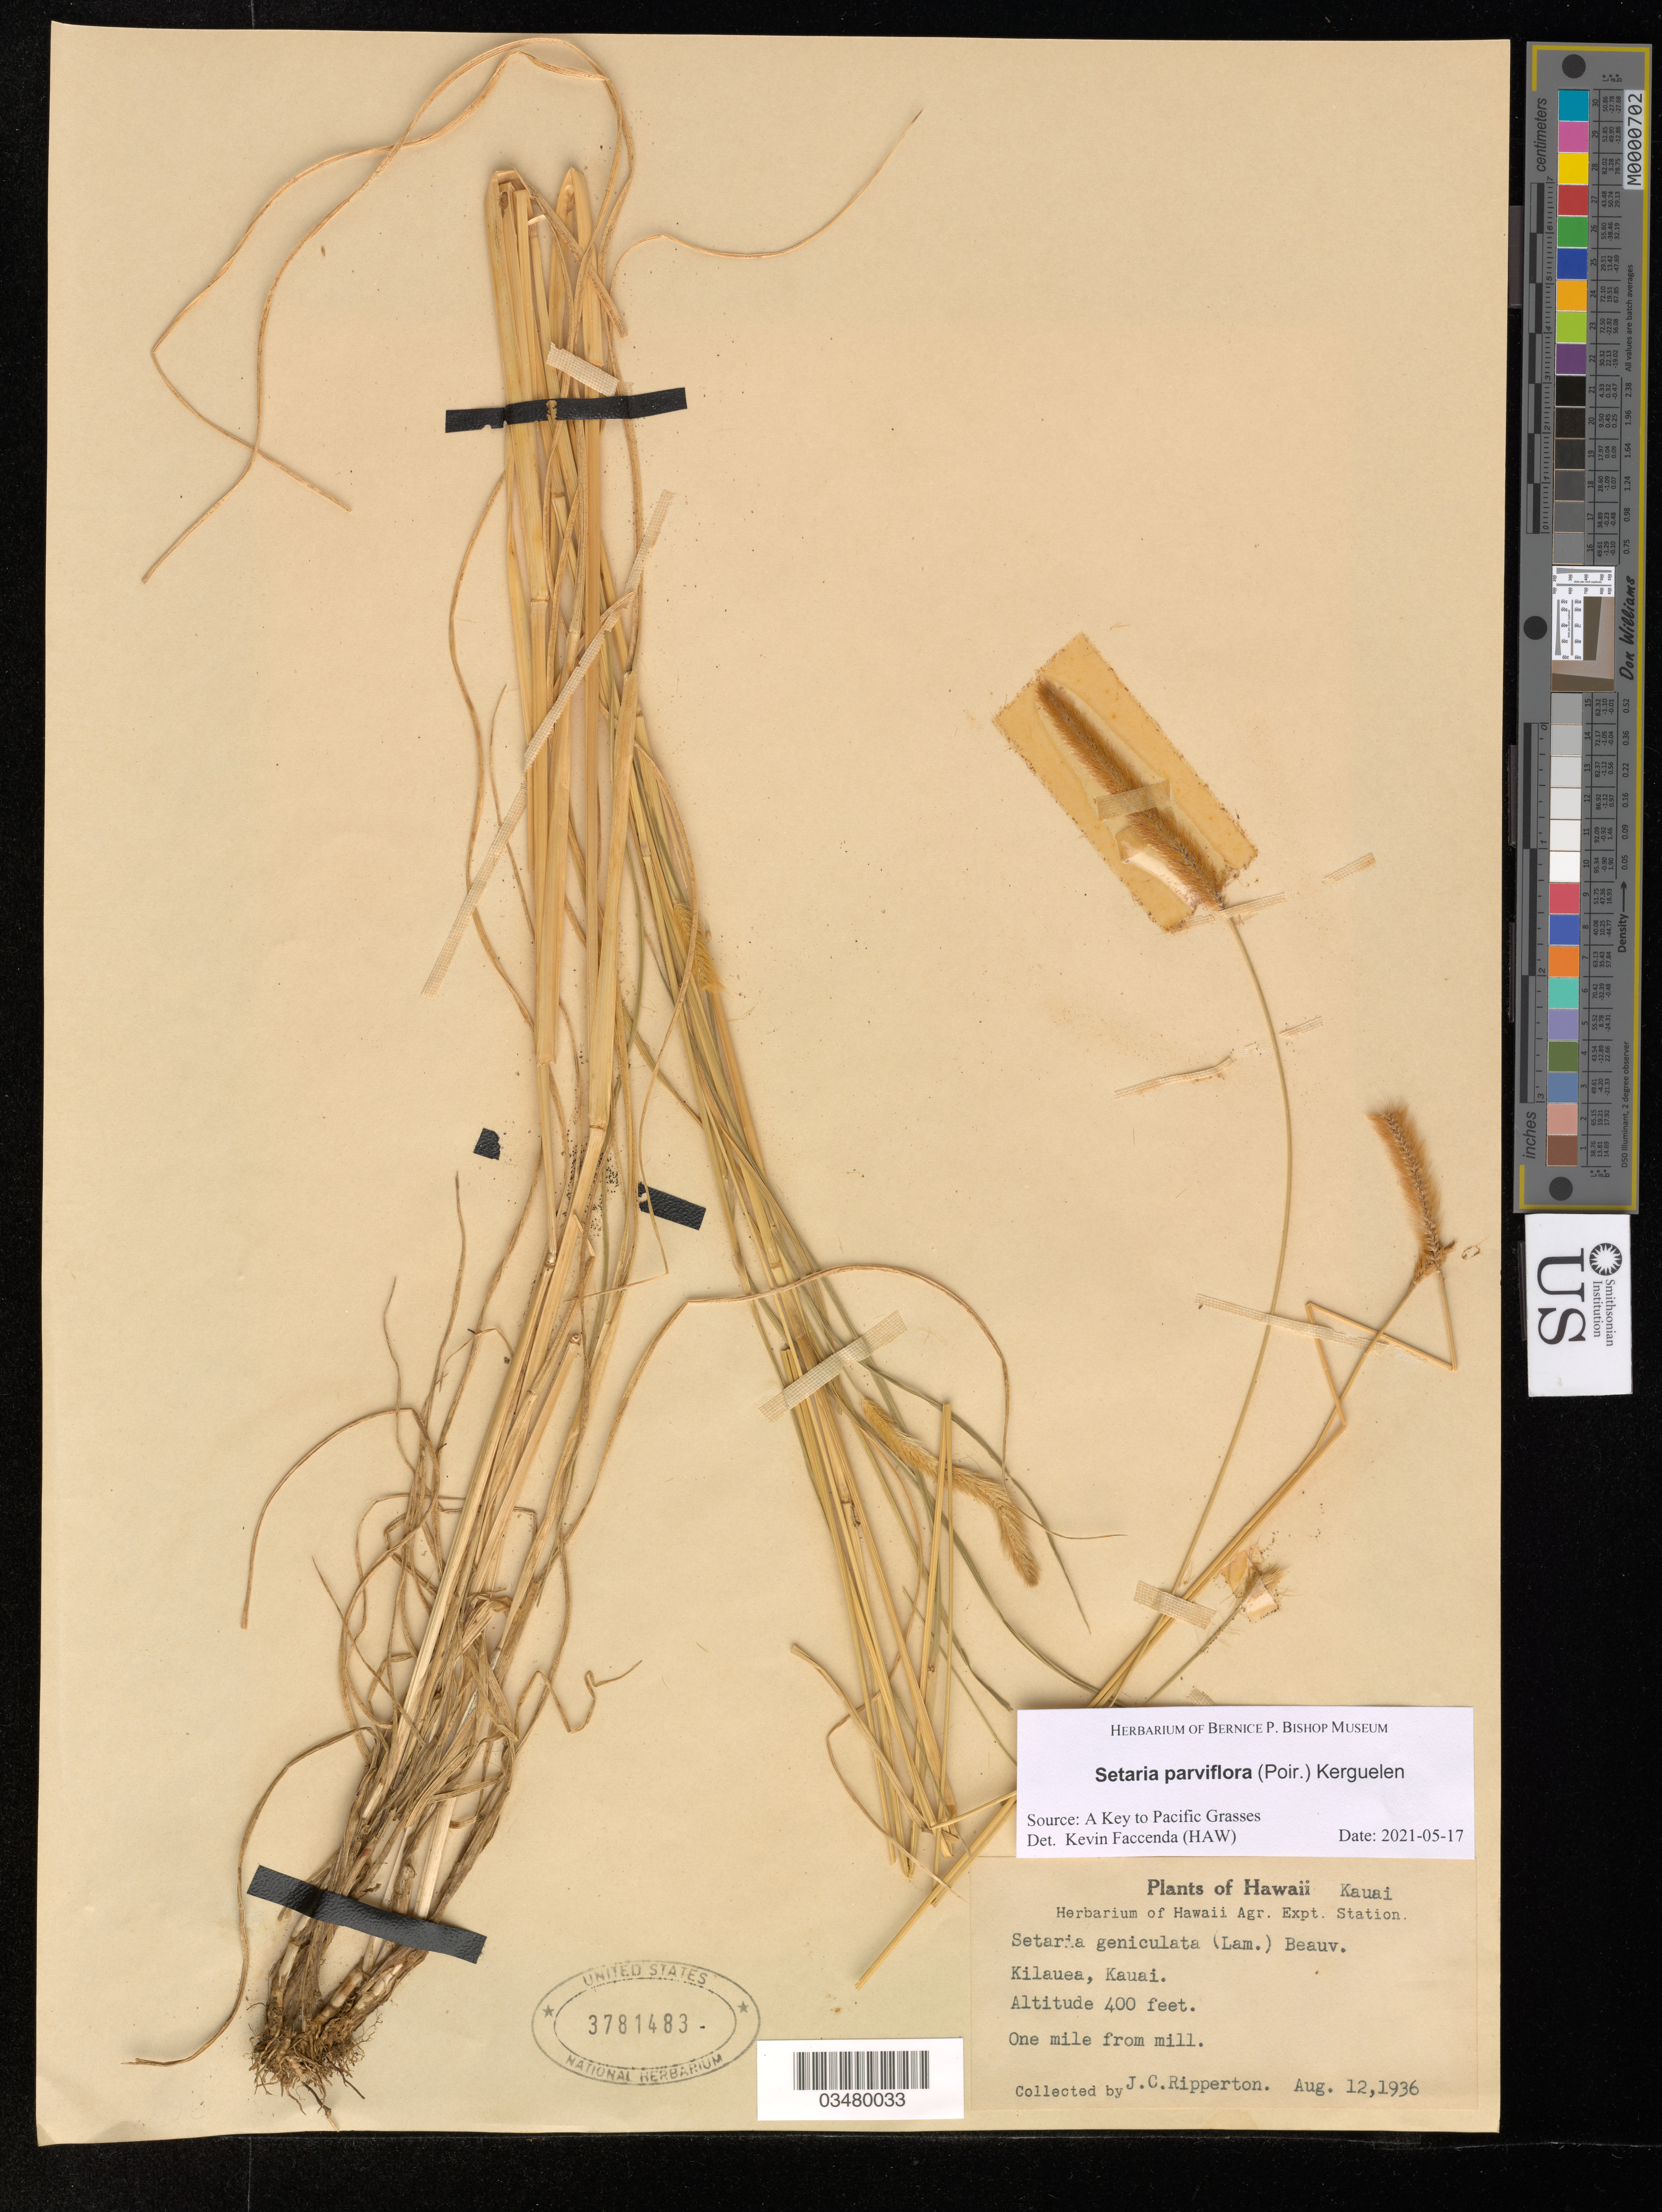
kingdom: Plantae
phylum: Tracheophyta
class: Liliopsida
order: Poales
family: Poaceae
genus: Setaria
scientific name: Setaria parviflora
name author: (Poir.) Kerguélen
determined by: Faccenda, K.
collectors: J. Ripperton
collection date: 1936-08-12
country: United States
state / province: Hawaii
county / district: Kauai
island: Kaua'i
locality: Kilauea, Kauai, one mile from mill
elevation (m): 122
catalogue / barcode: US 3781483